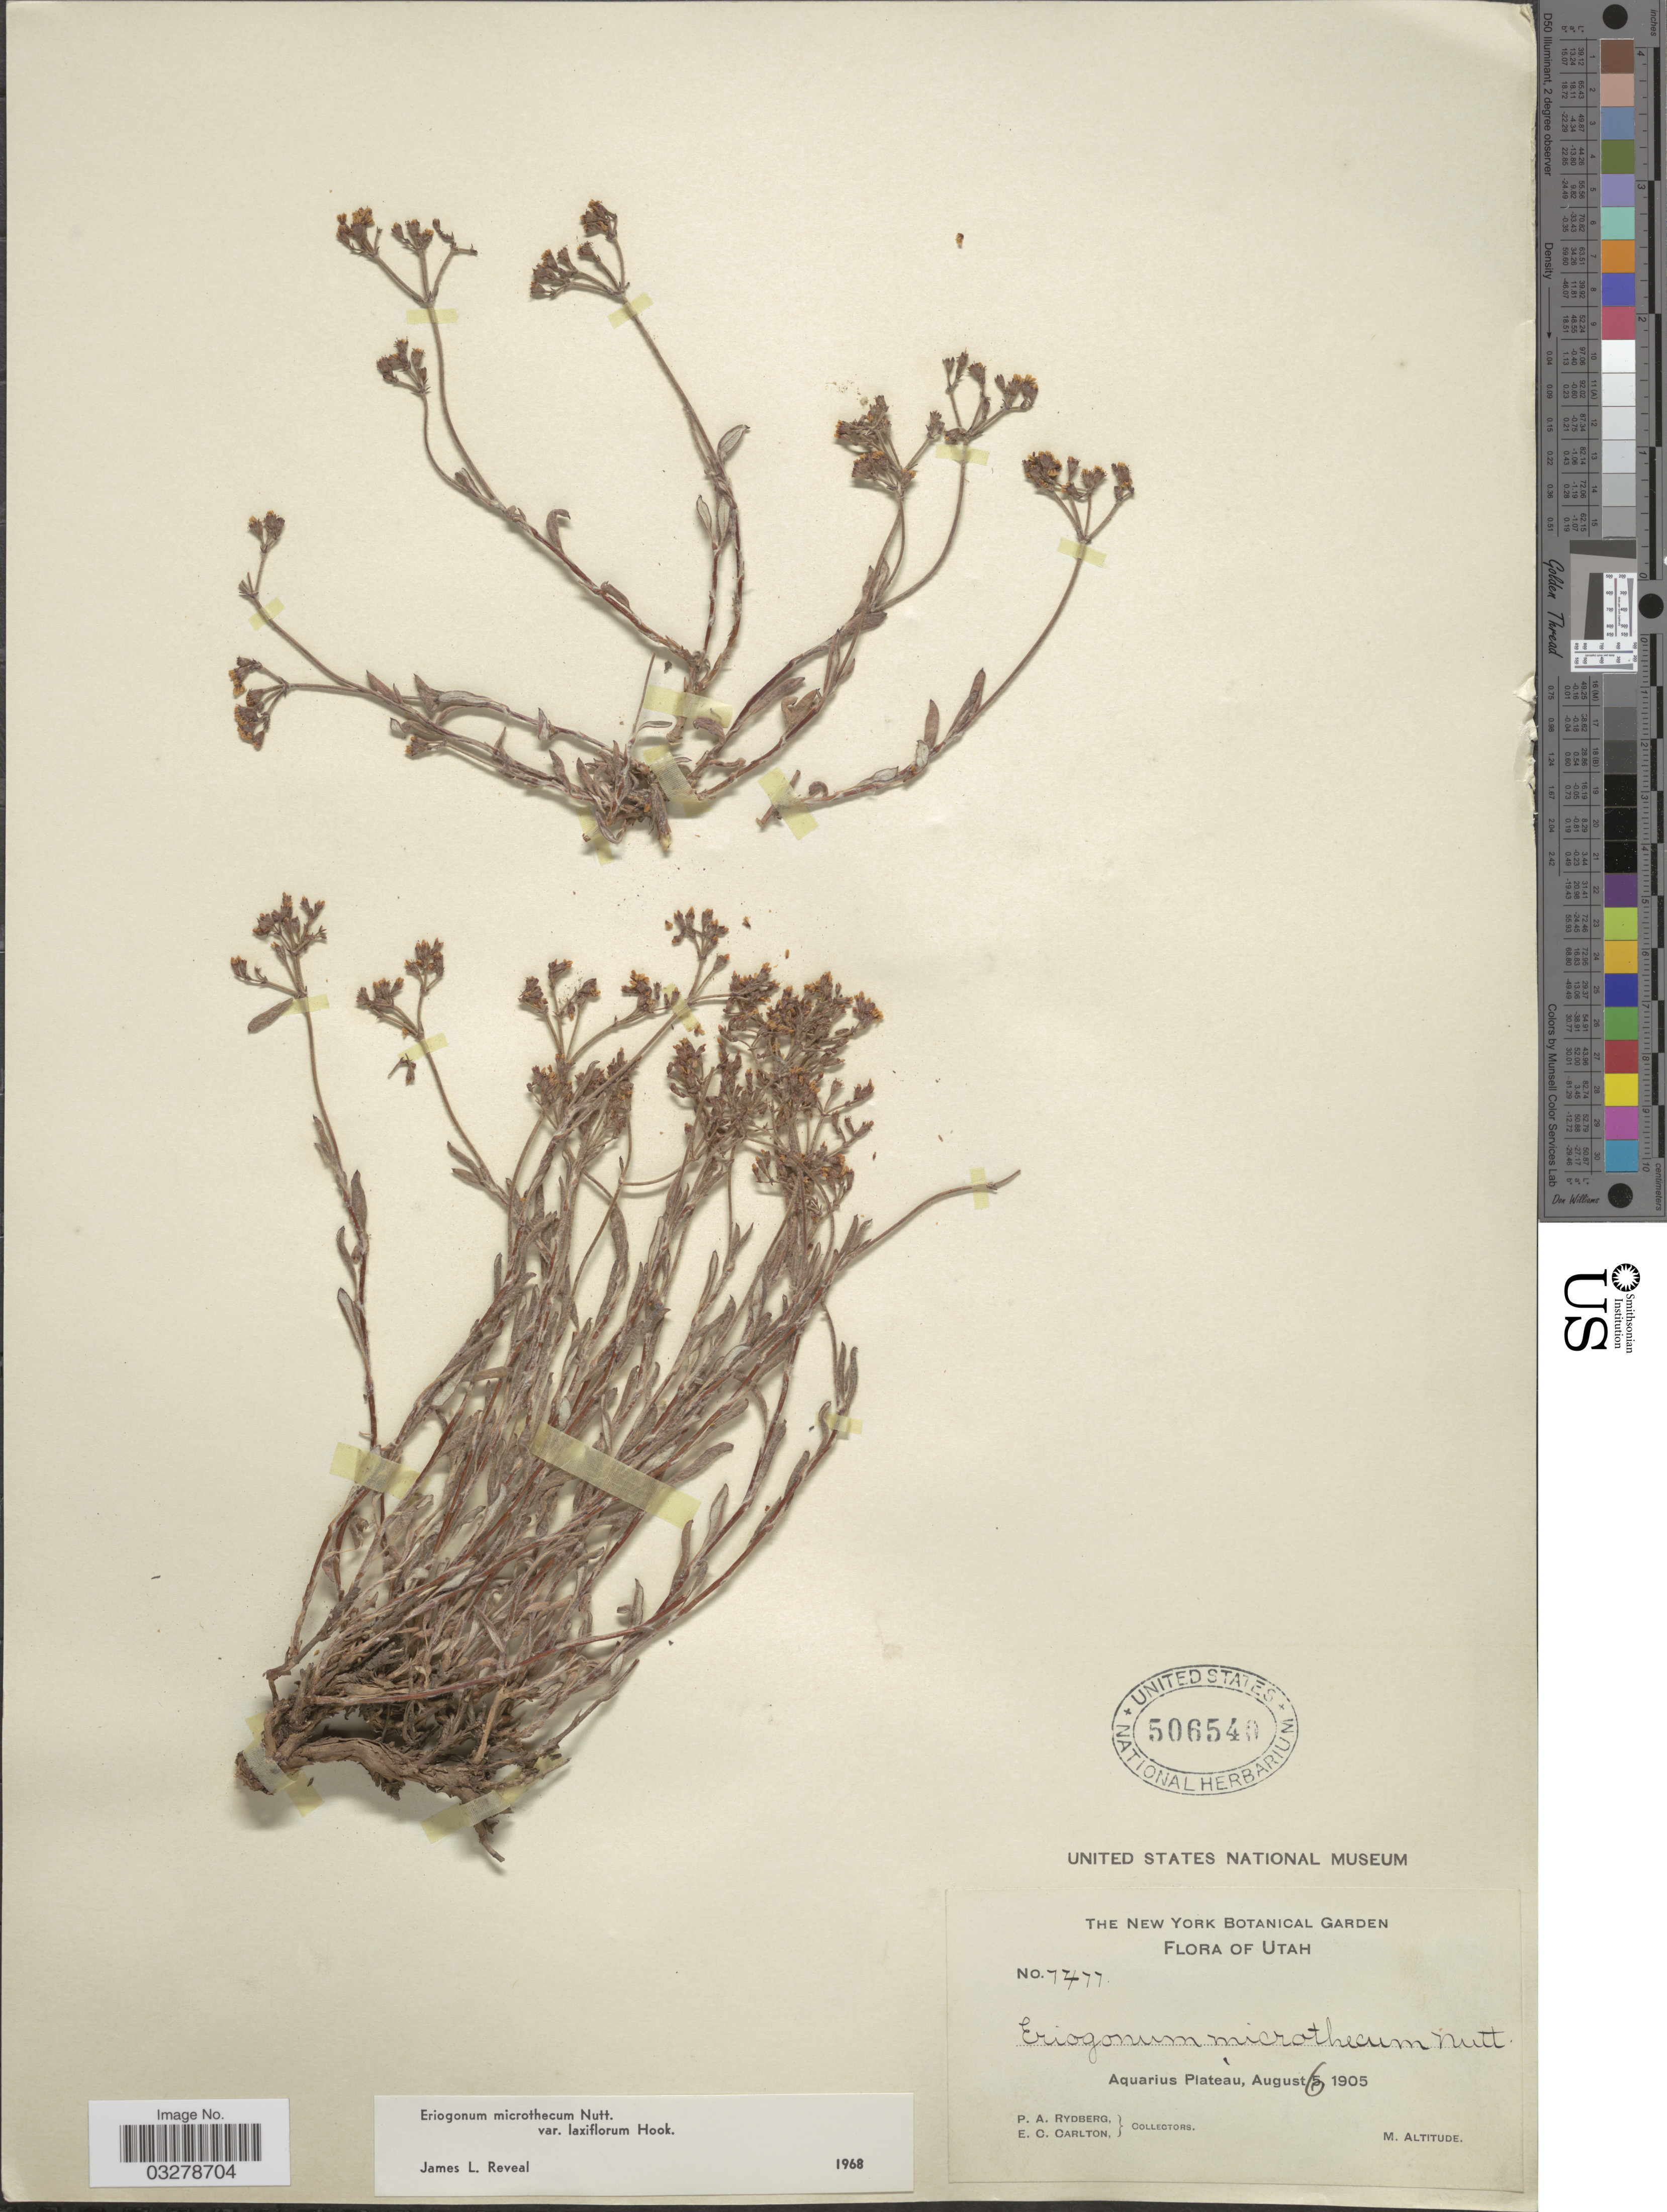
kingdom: Plantae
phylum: Tracheophyta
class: Magnoliopsida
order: Caryophyllales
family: Polygonaceae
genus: Eriogonum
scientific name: Eriogonum microtheca var. laxiflorum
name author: Hook.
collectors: P. A. Rydberg & E. Carlton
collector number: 7477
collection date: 1905-08-06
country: United States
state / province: Utah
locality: Aquarius Plateau.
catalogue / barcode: US 506540